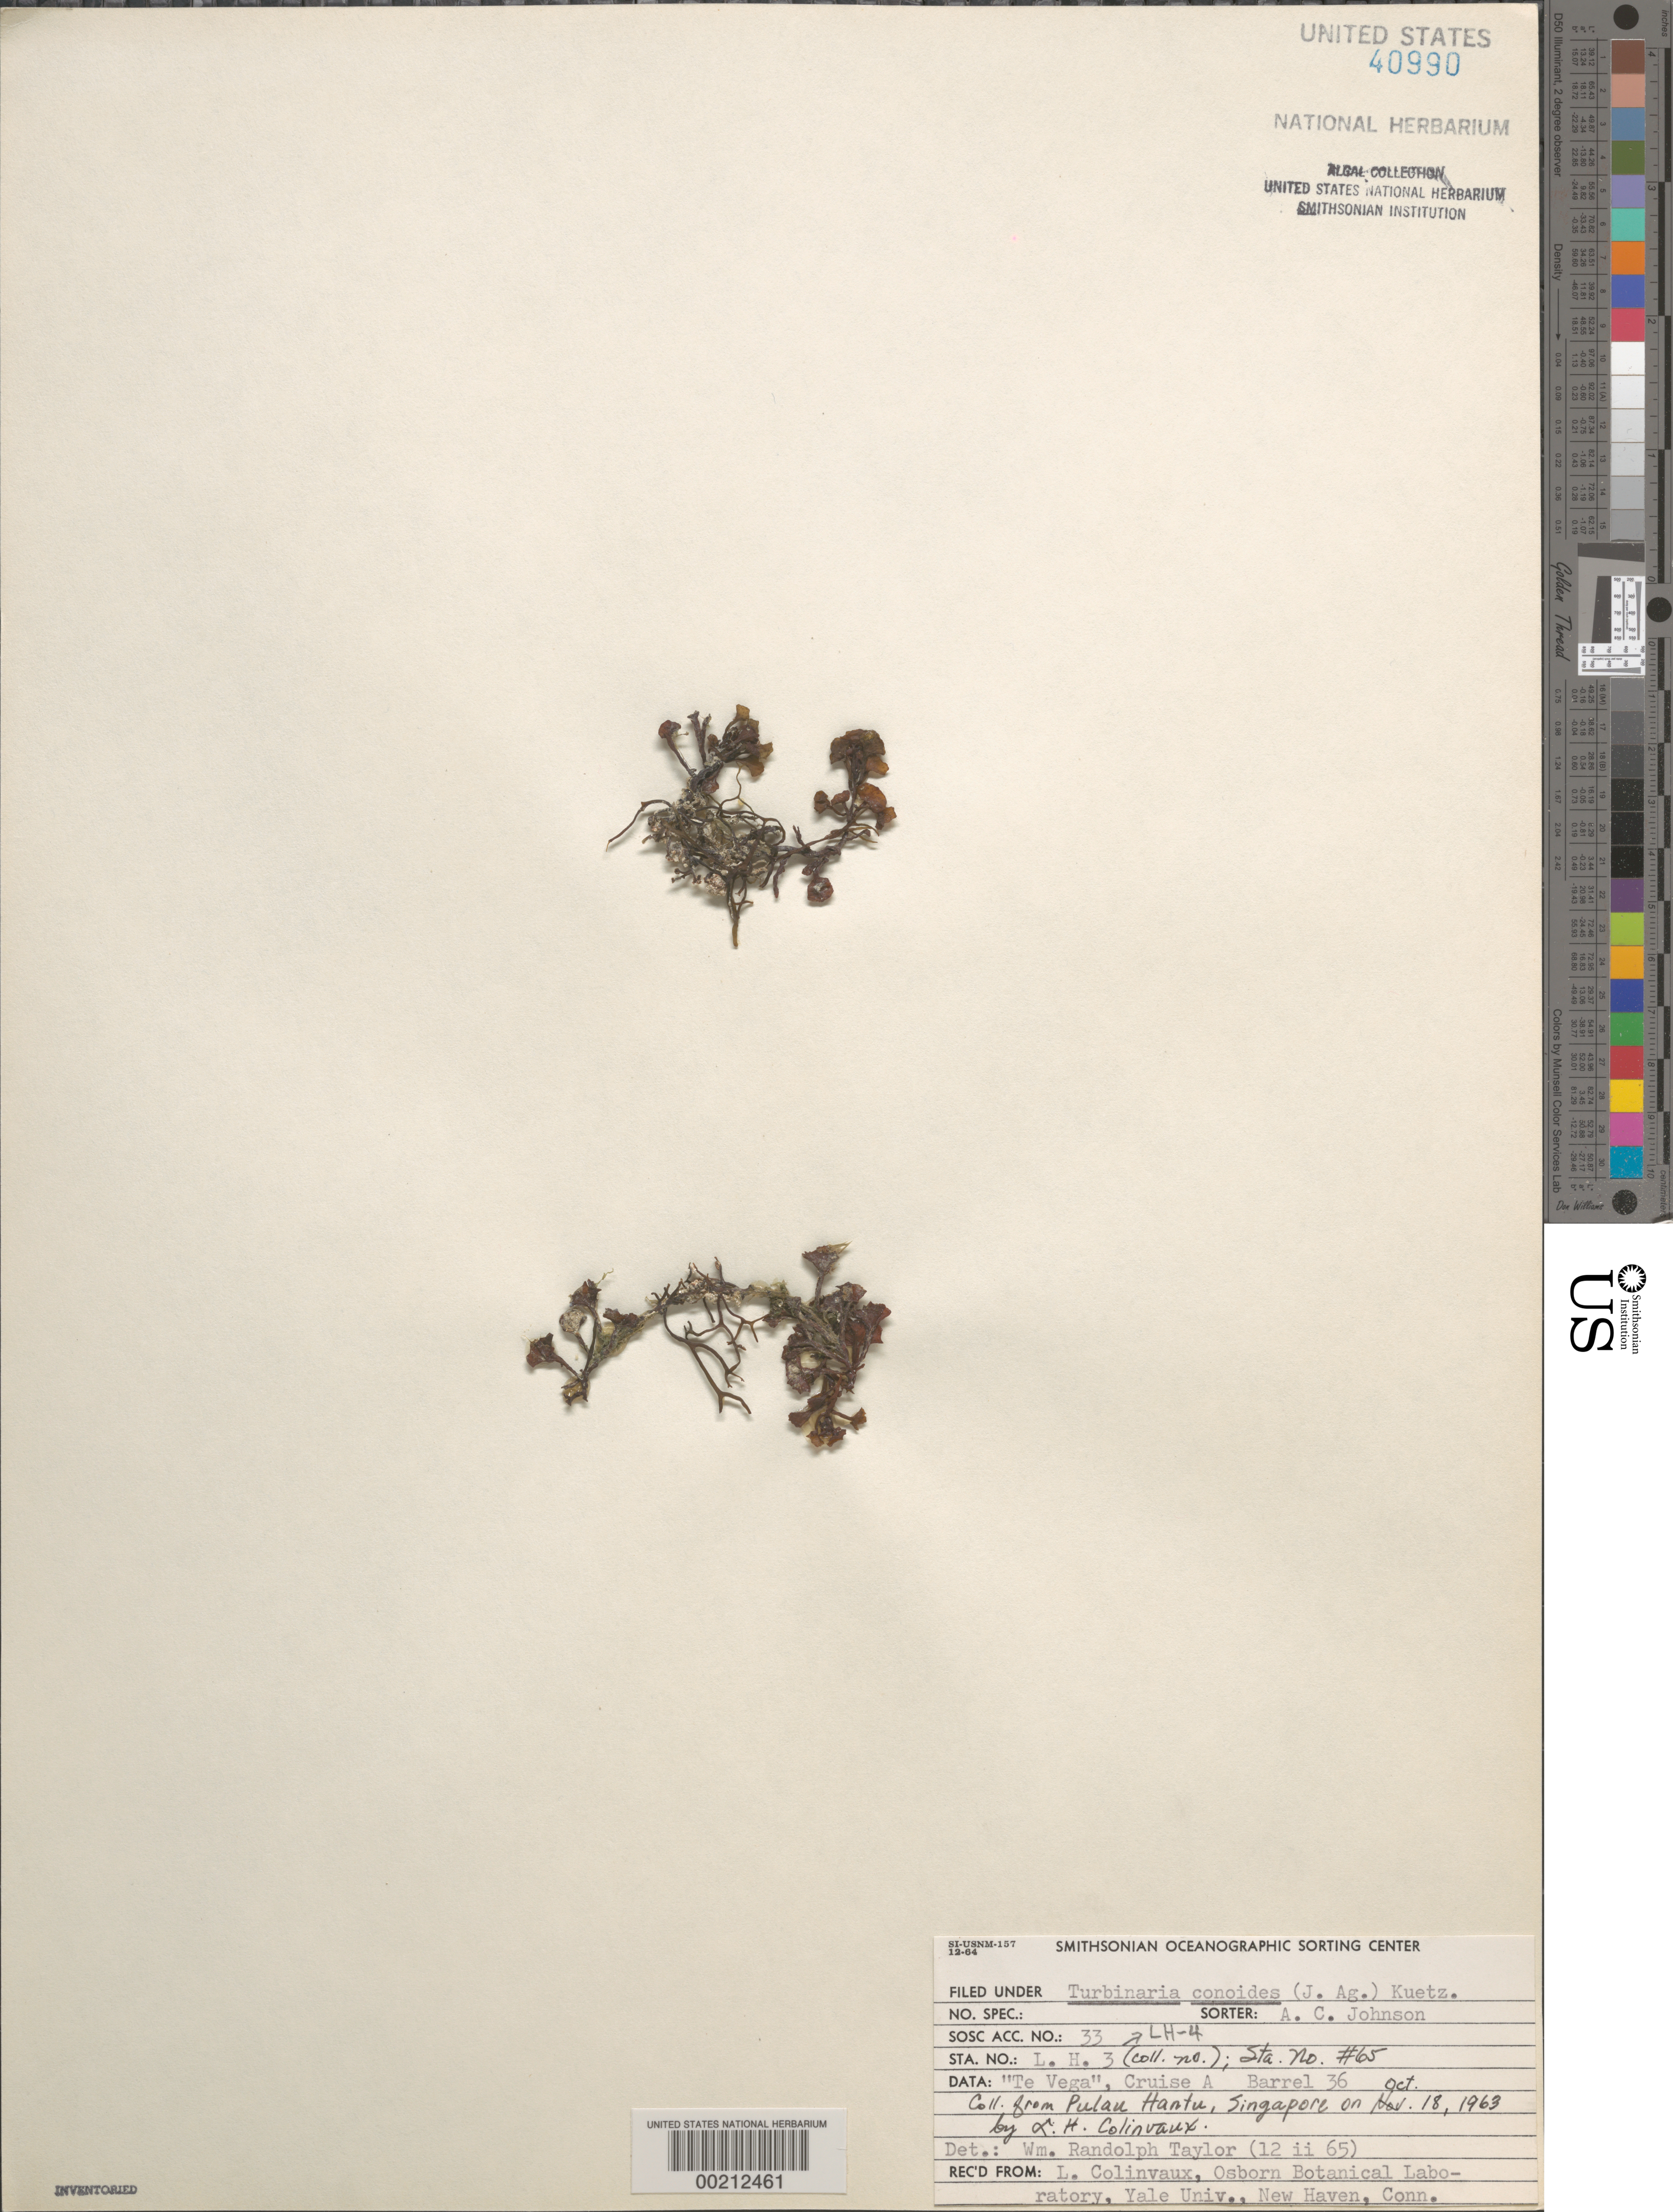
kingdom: Chromista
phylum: Ochrophyta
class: Phaeophyceae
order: Fucales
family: Sargassaceae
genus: Turbinaria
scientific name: Turbinaria conoides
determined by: Taylor, William R.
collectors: L. Hillis-Colinvaux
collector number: Lh-3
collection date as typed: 18 Oct 1963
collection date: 1963-10-18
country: Singapore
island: Pulau Hantu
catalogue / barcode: US 40990